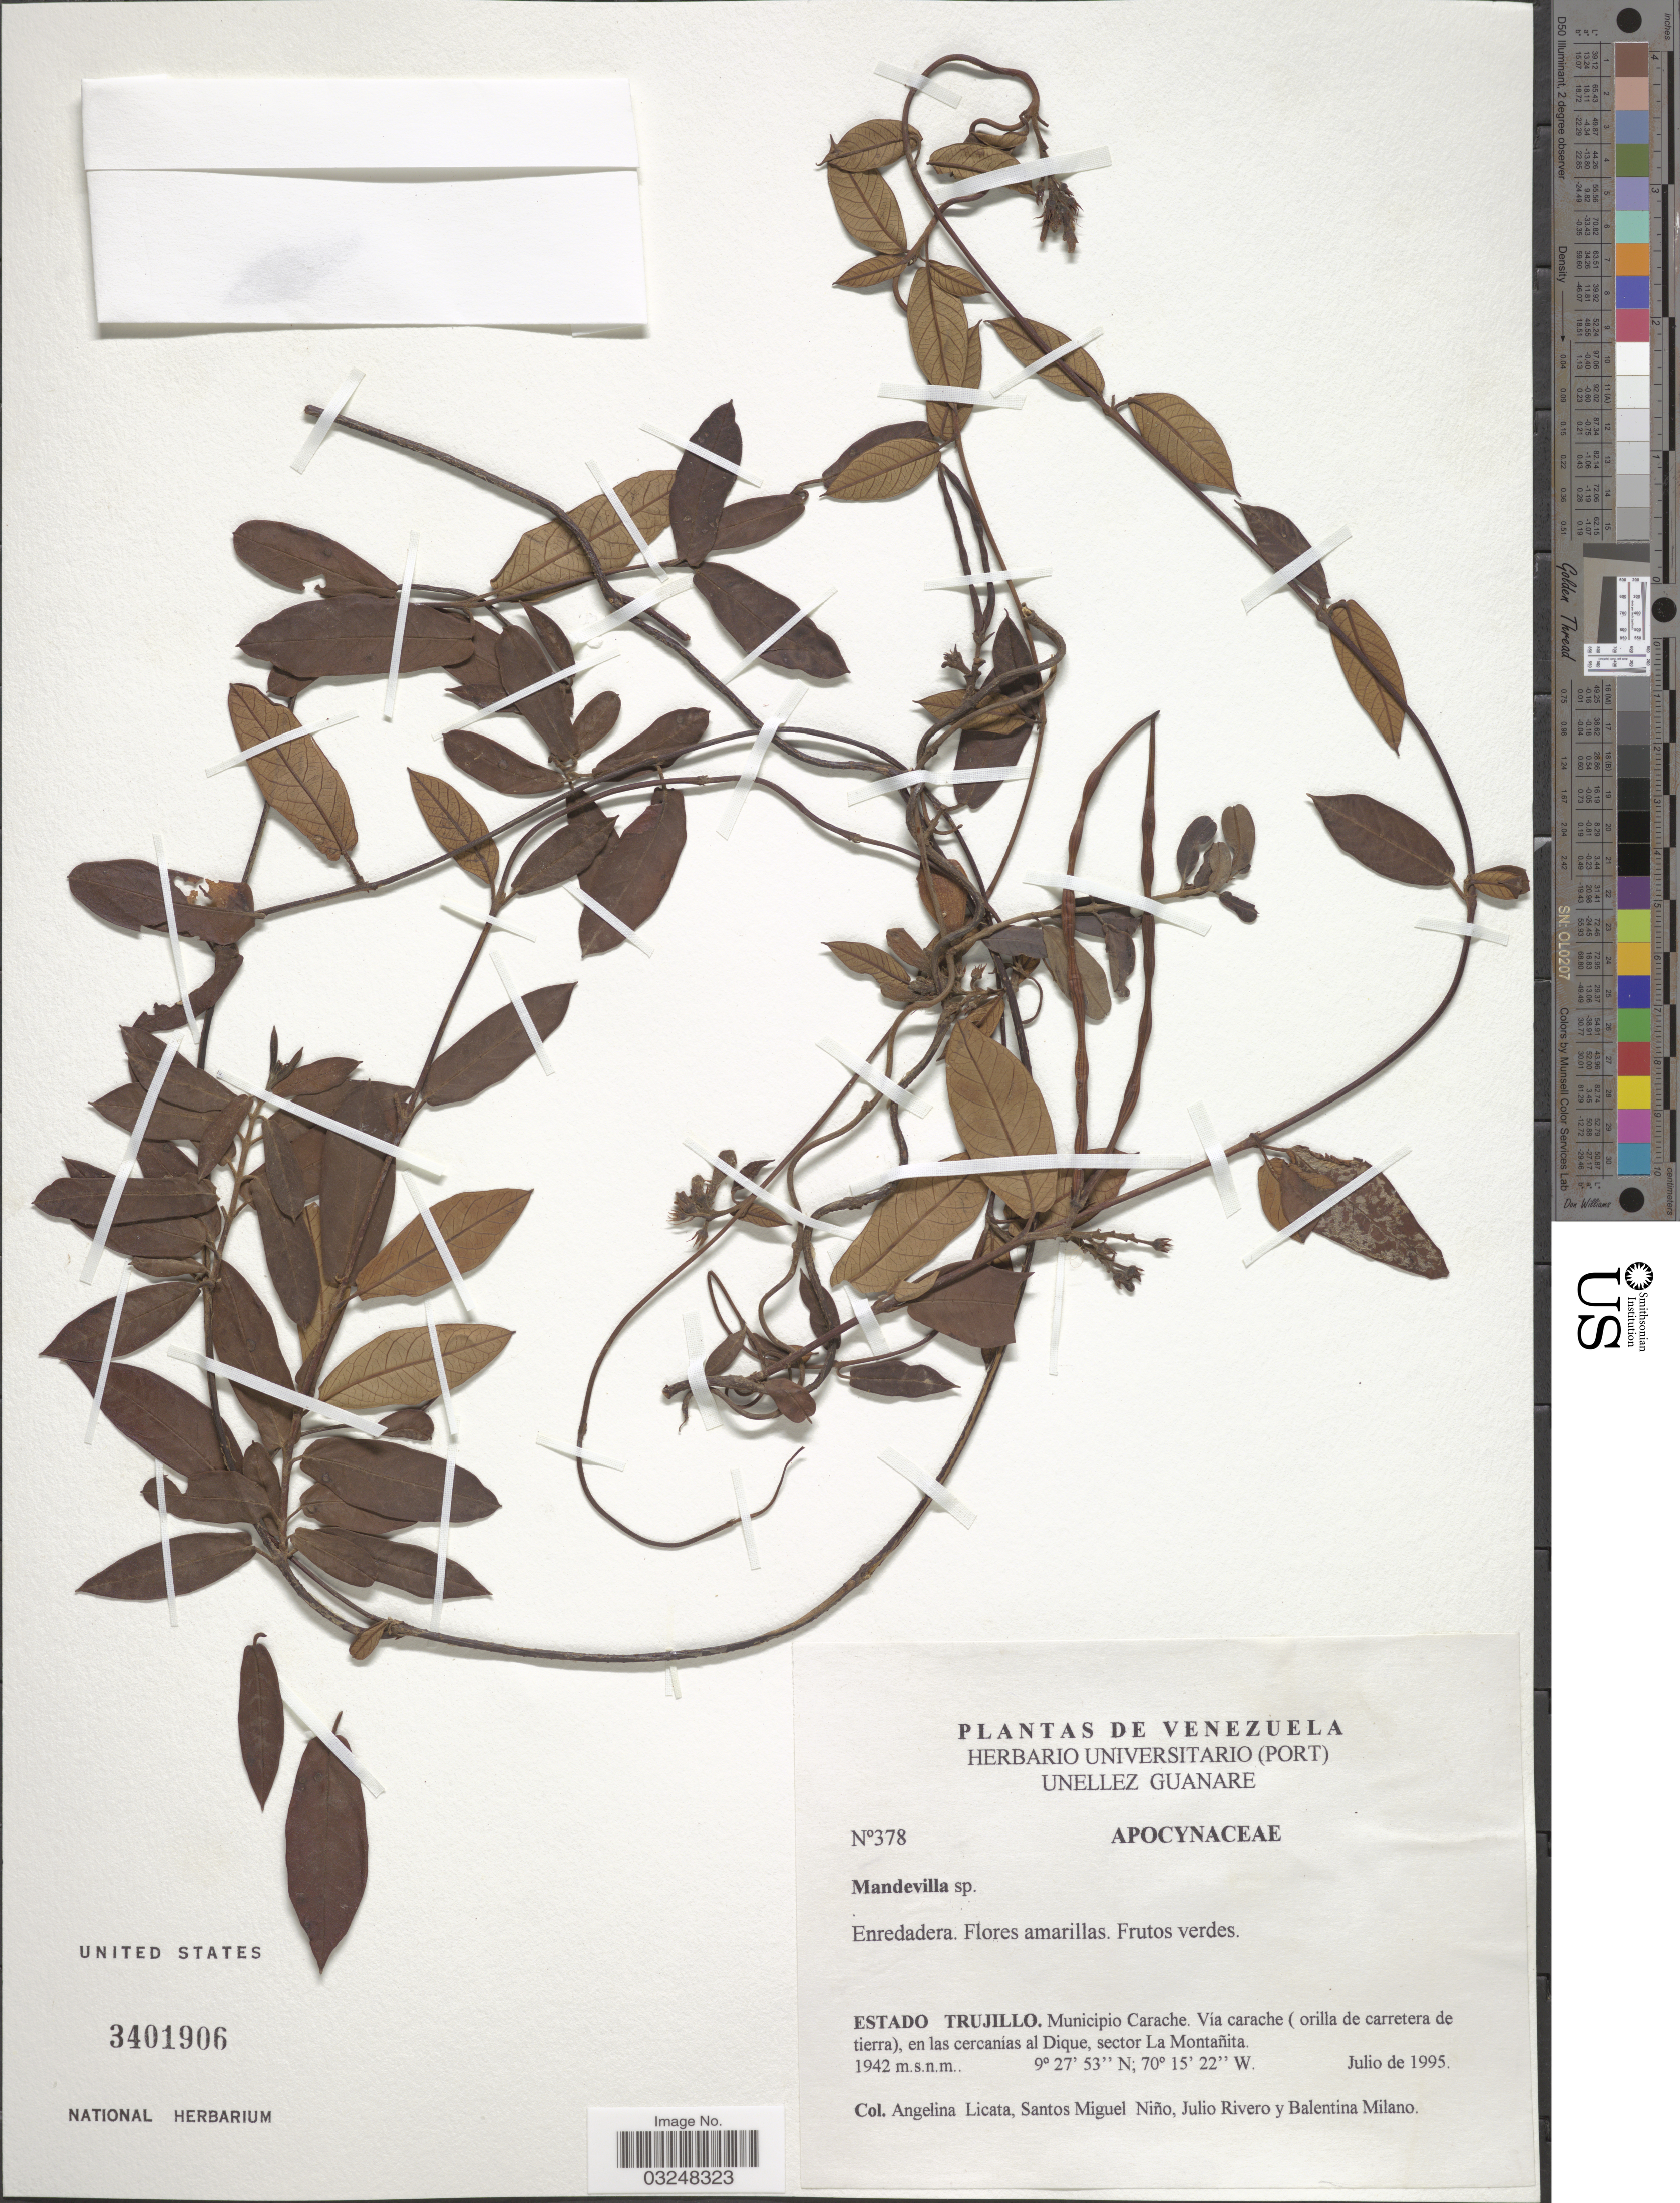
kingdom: Plantae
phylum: Tracheophyta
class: Magnoliopsida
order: Gentianales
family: Apocynaceae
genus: Mandevilla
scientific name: Mandevilla sp.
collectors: A. Licata, S. M. Niño, J. Rivero & B. Milano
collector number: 378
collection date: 1995-07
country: Venezuela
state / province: Trujillo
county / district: Carache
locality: Vía carache (orilla de carretera de tierra), en las cercanías al Dique, sector La Montañita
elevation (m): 1942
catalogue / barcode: US 3401906